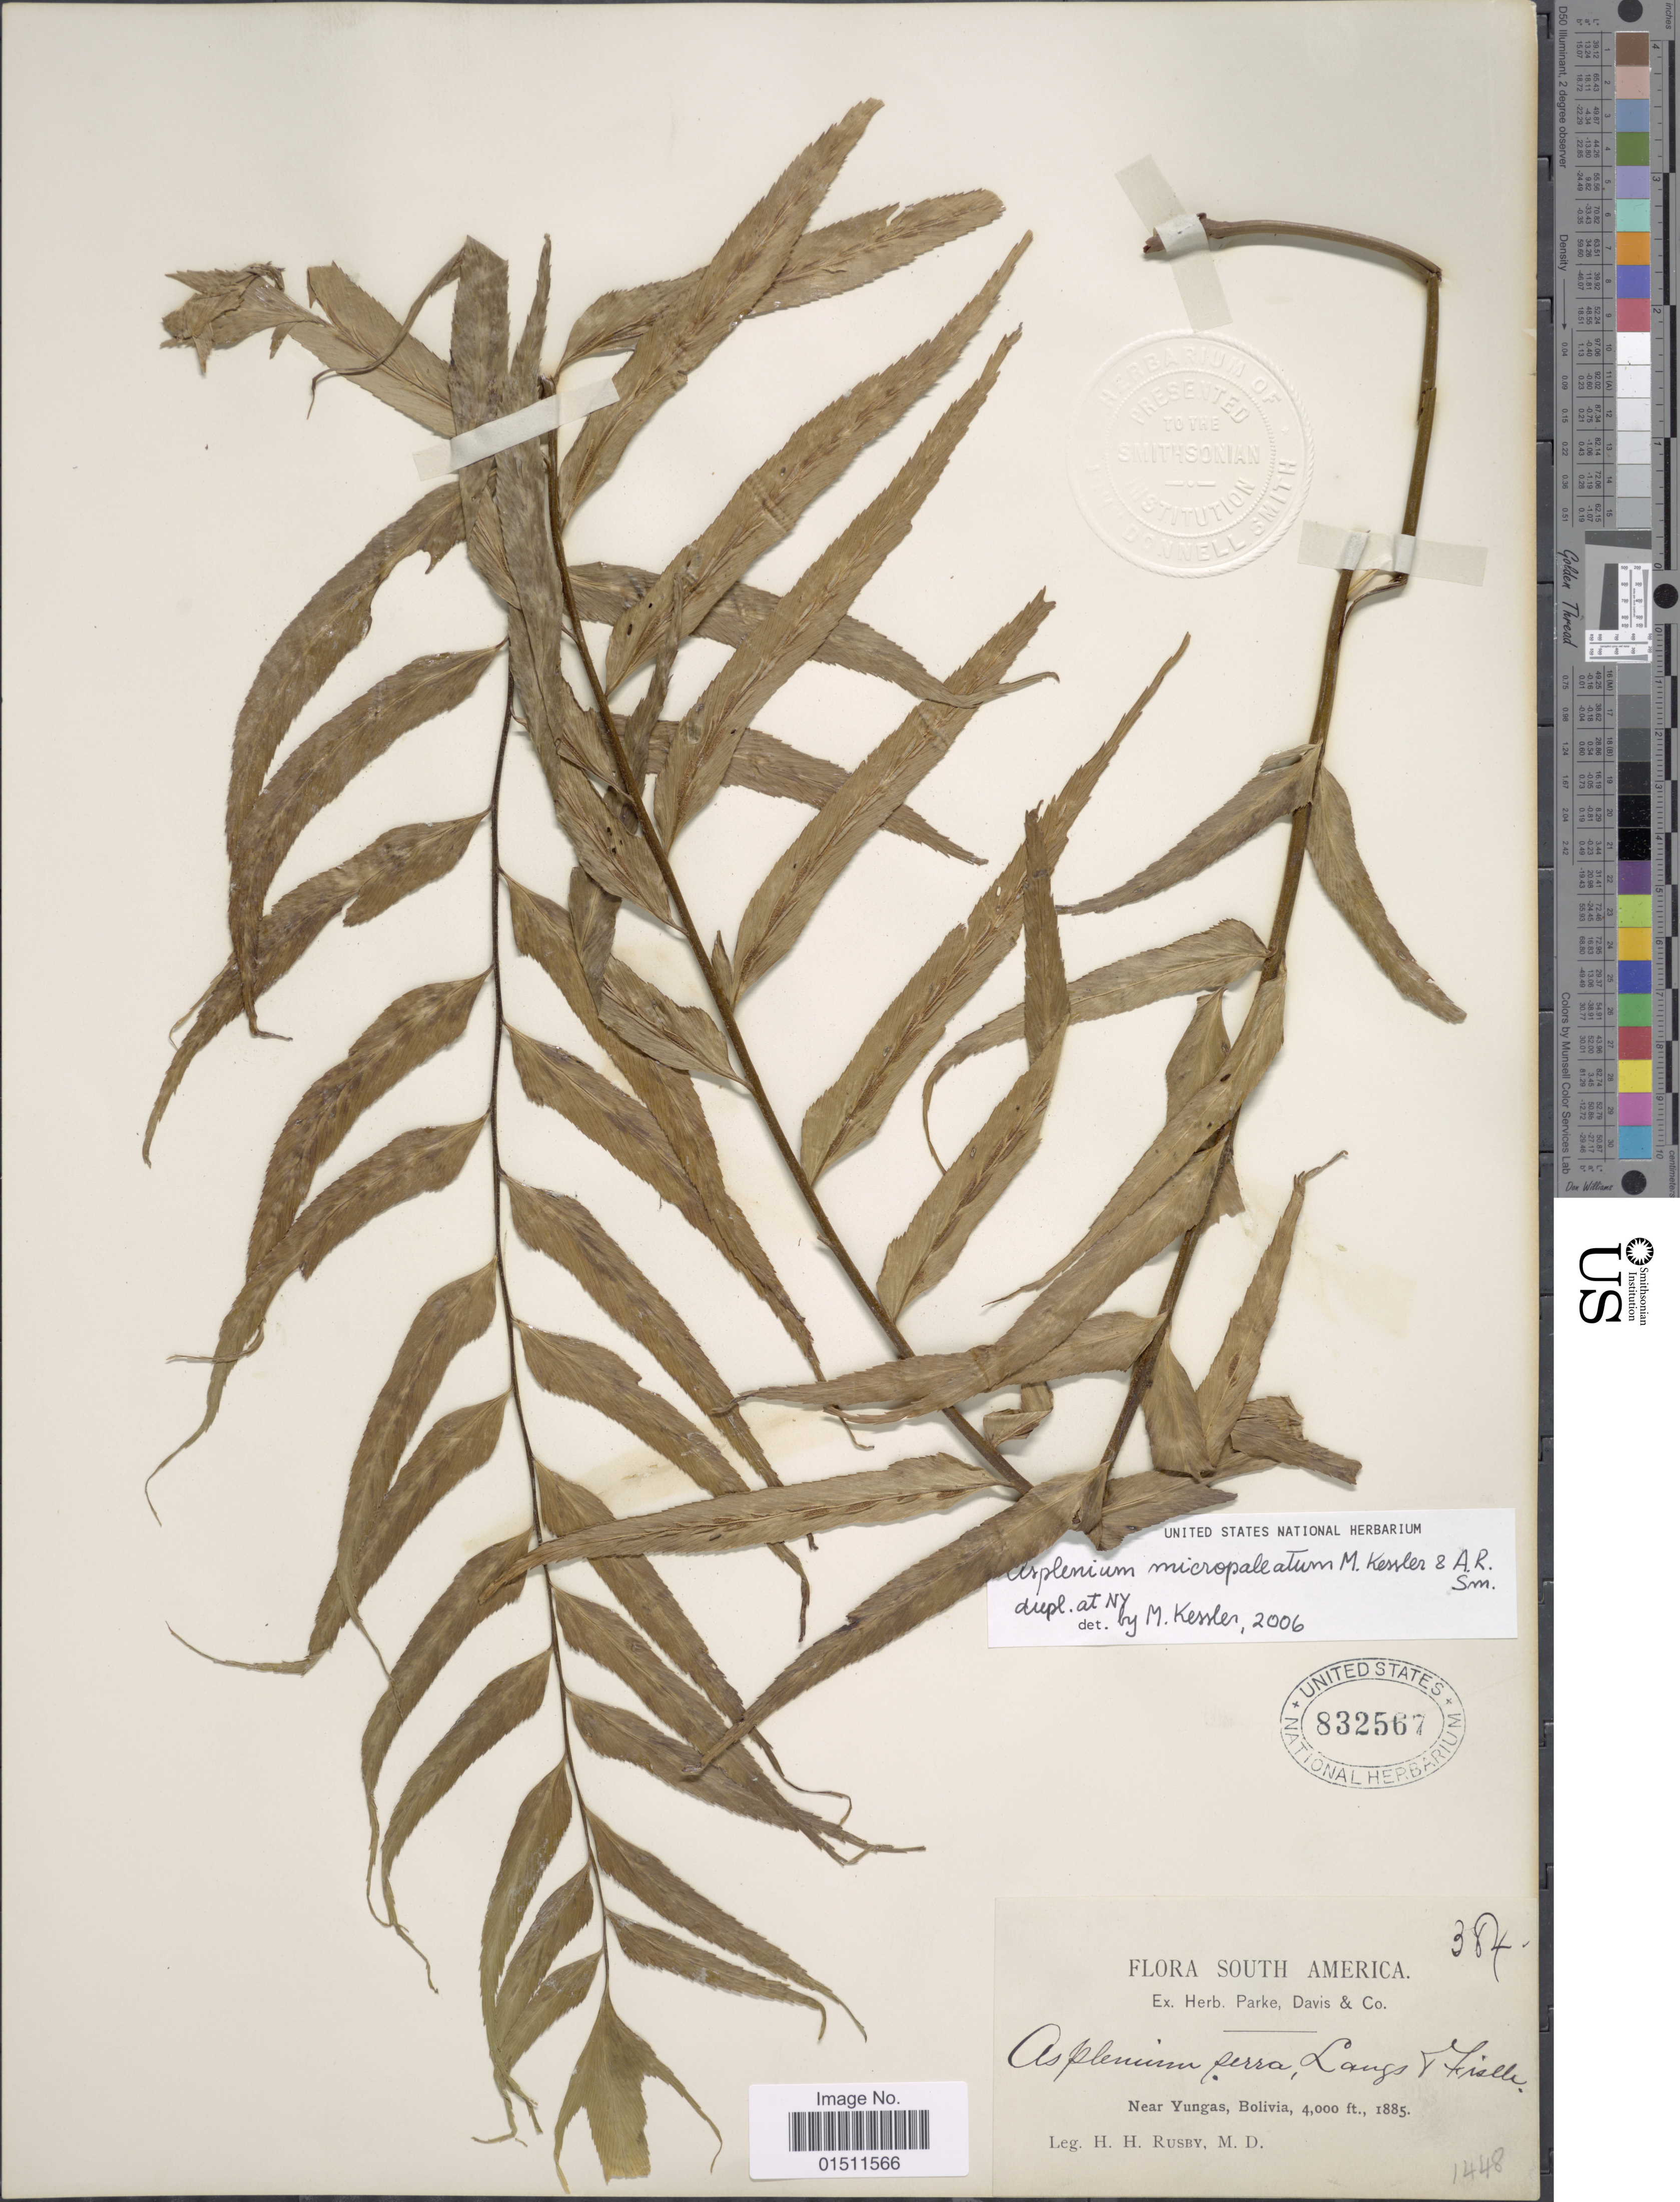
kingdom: Plantae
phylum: Tracheophyta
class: Polypodiopsida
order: Polypodiales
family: Aspleniaceae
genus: Asplenium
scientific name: Asplenium micropaleatum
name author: M. Kessler & A.R. Sm.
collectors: H. H. Rusby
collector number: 384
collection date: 1885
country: Bolivia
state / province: La Paz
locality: Near Yungas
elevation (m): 1219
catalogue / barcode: US 832567